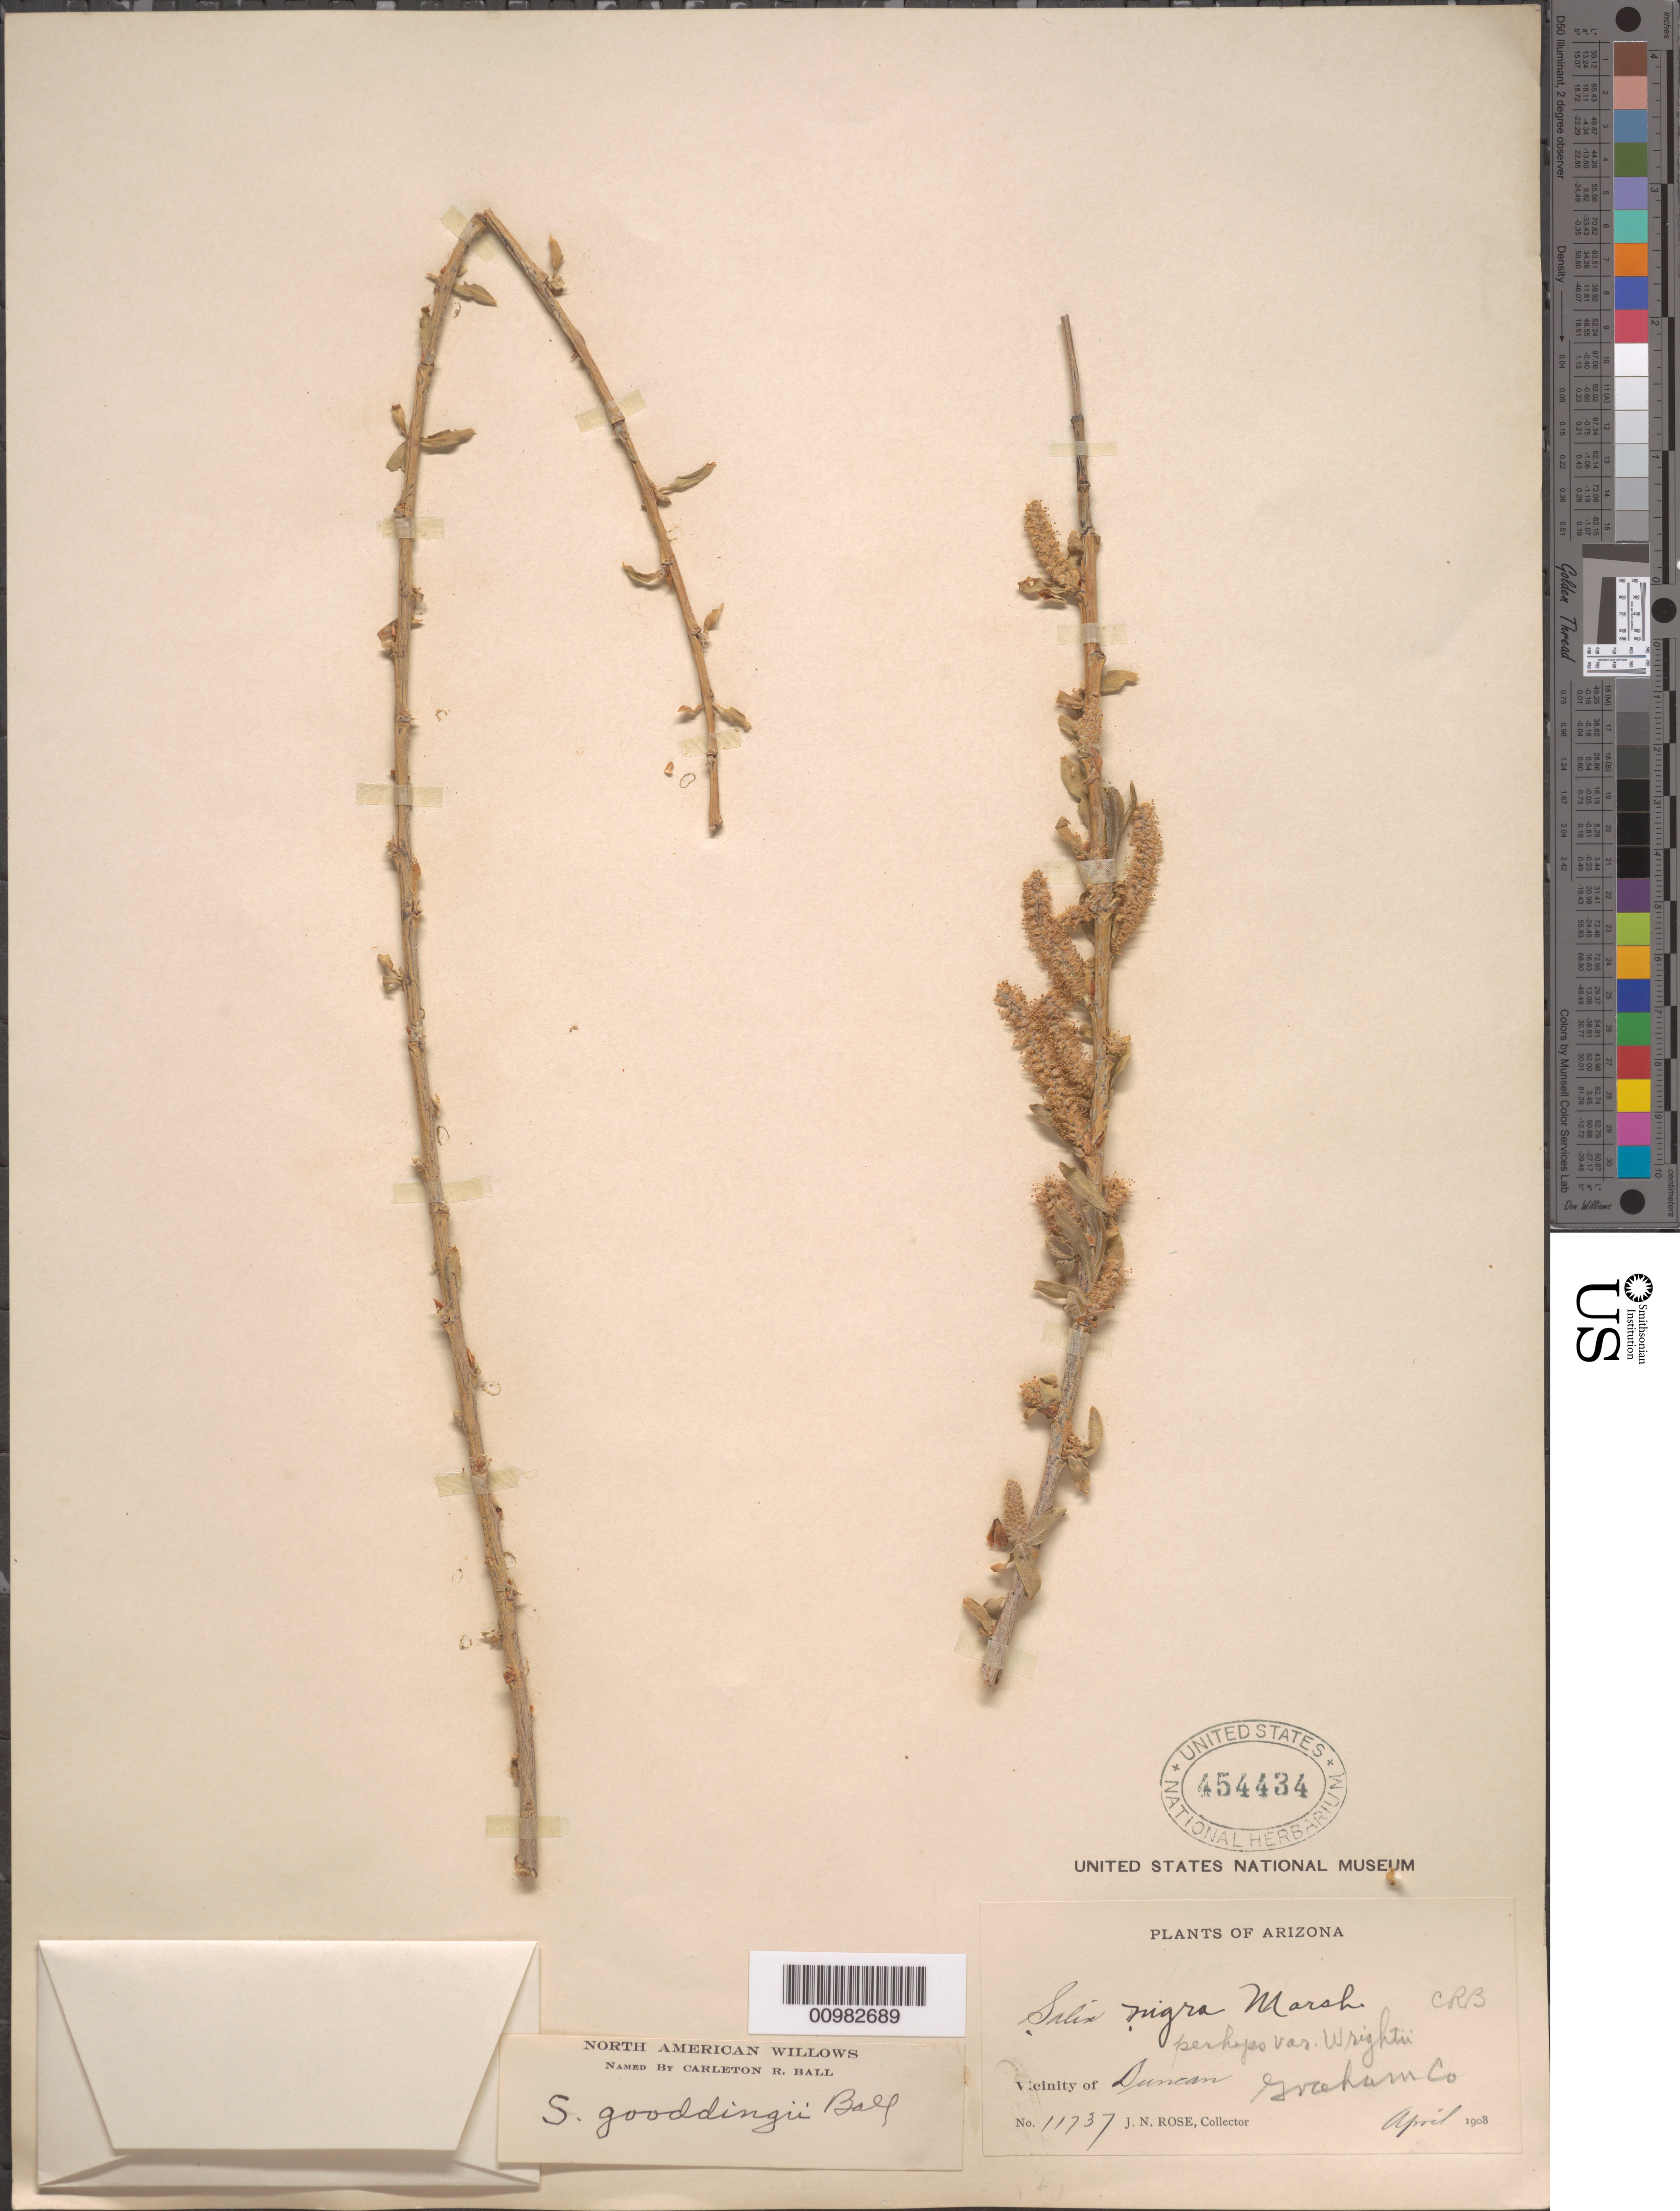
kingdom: Plantae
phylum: Tracheophyta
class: Magnoliopsida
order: Malpighiales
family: Salicaceae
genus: Salix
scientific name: Salix gooddingii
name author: C.R. Ball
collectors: J. N. Rose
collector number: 11737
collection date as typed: Apr 1908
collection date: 1908-04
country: United States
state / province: Arizona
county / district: Graham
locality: Duncan,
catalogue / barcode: US 454434